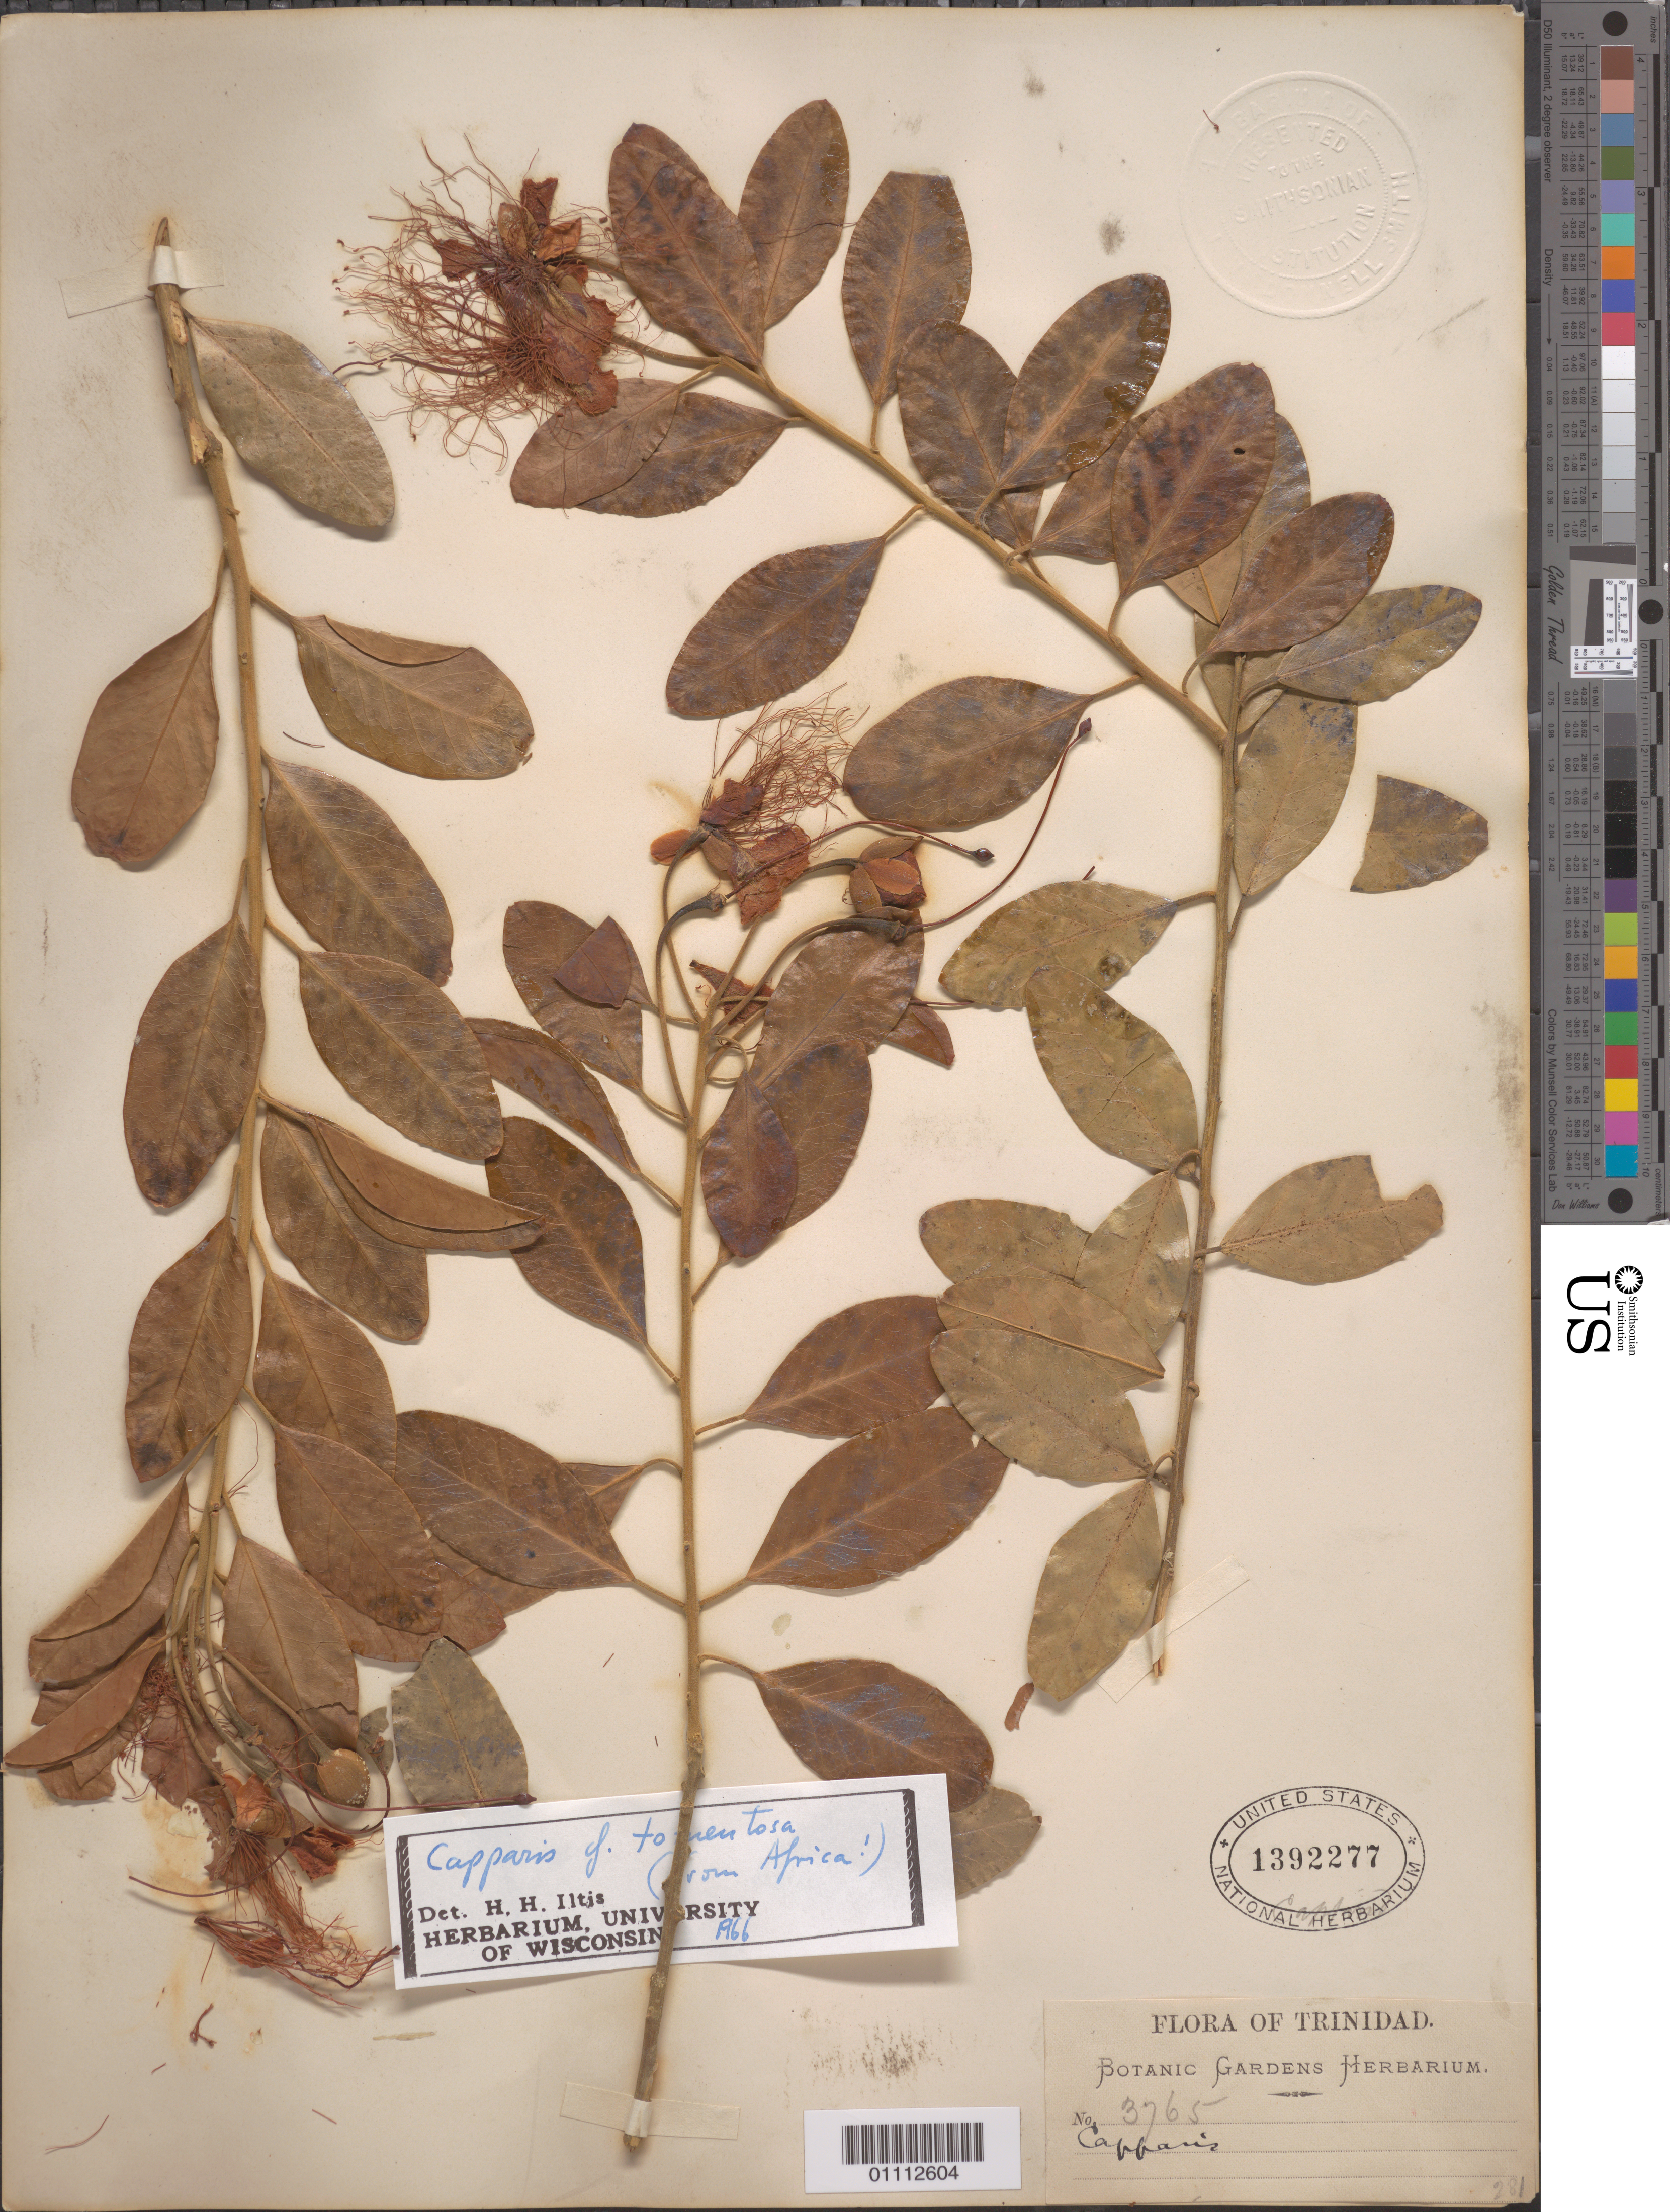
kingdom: Plantae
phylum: Tracheophyta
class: Magnoliopsida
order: Brassicales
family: Capparaceae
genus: Capparis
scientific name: Capparis tomentosa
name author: Lam.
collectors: Botanic Gardens Herbarium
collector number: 3765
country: Trinidad and Tobago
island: Trinidad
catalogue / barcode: US 1392277